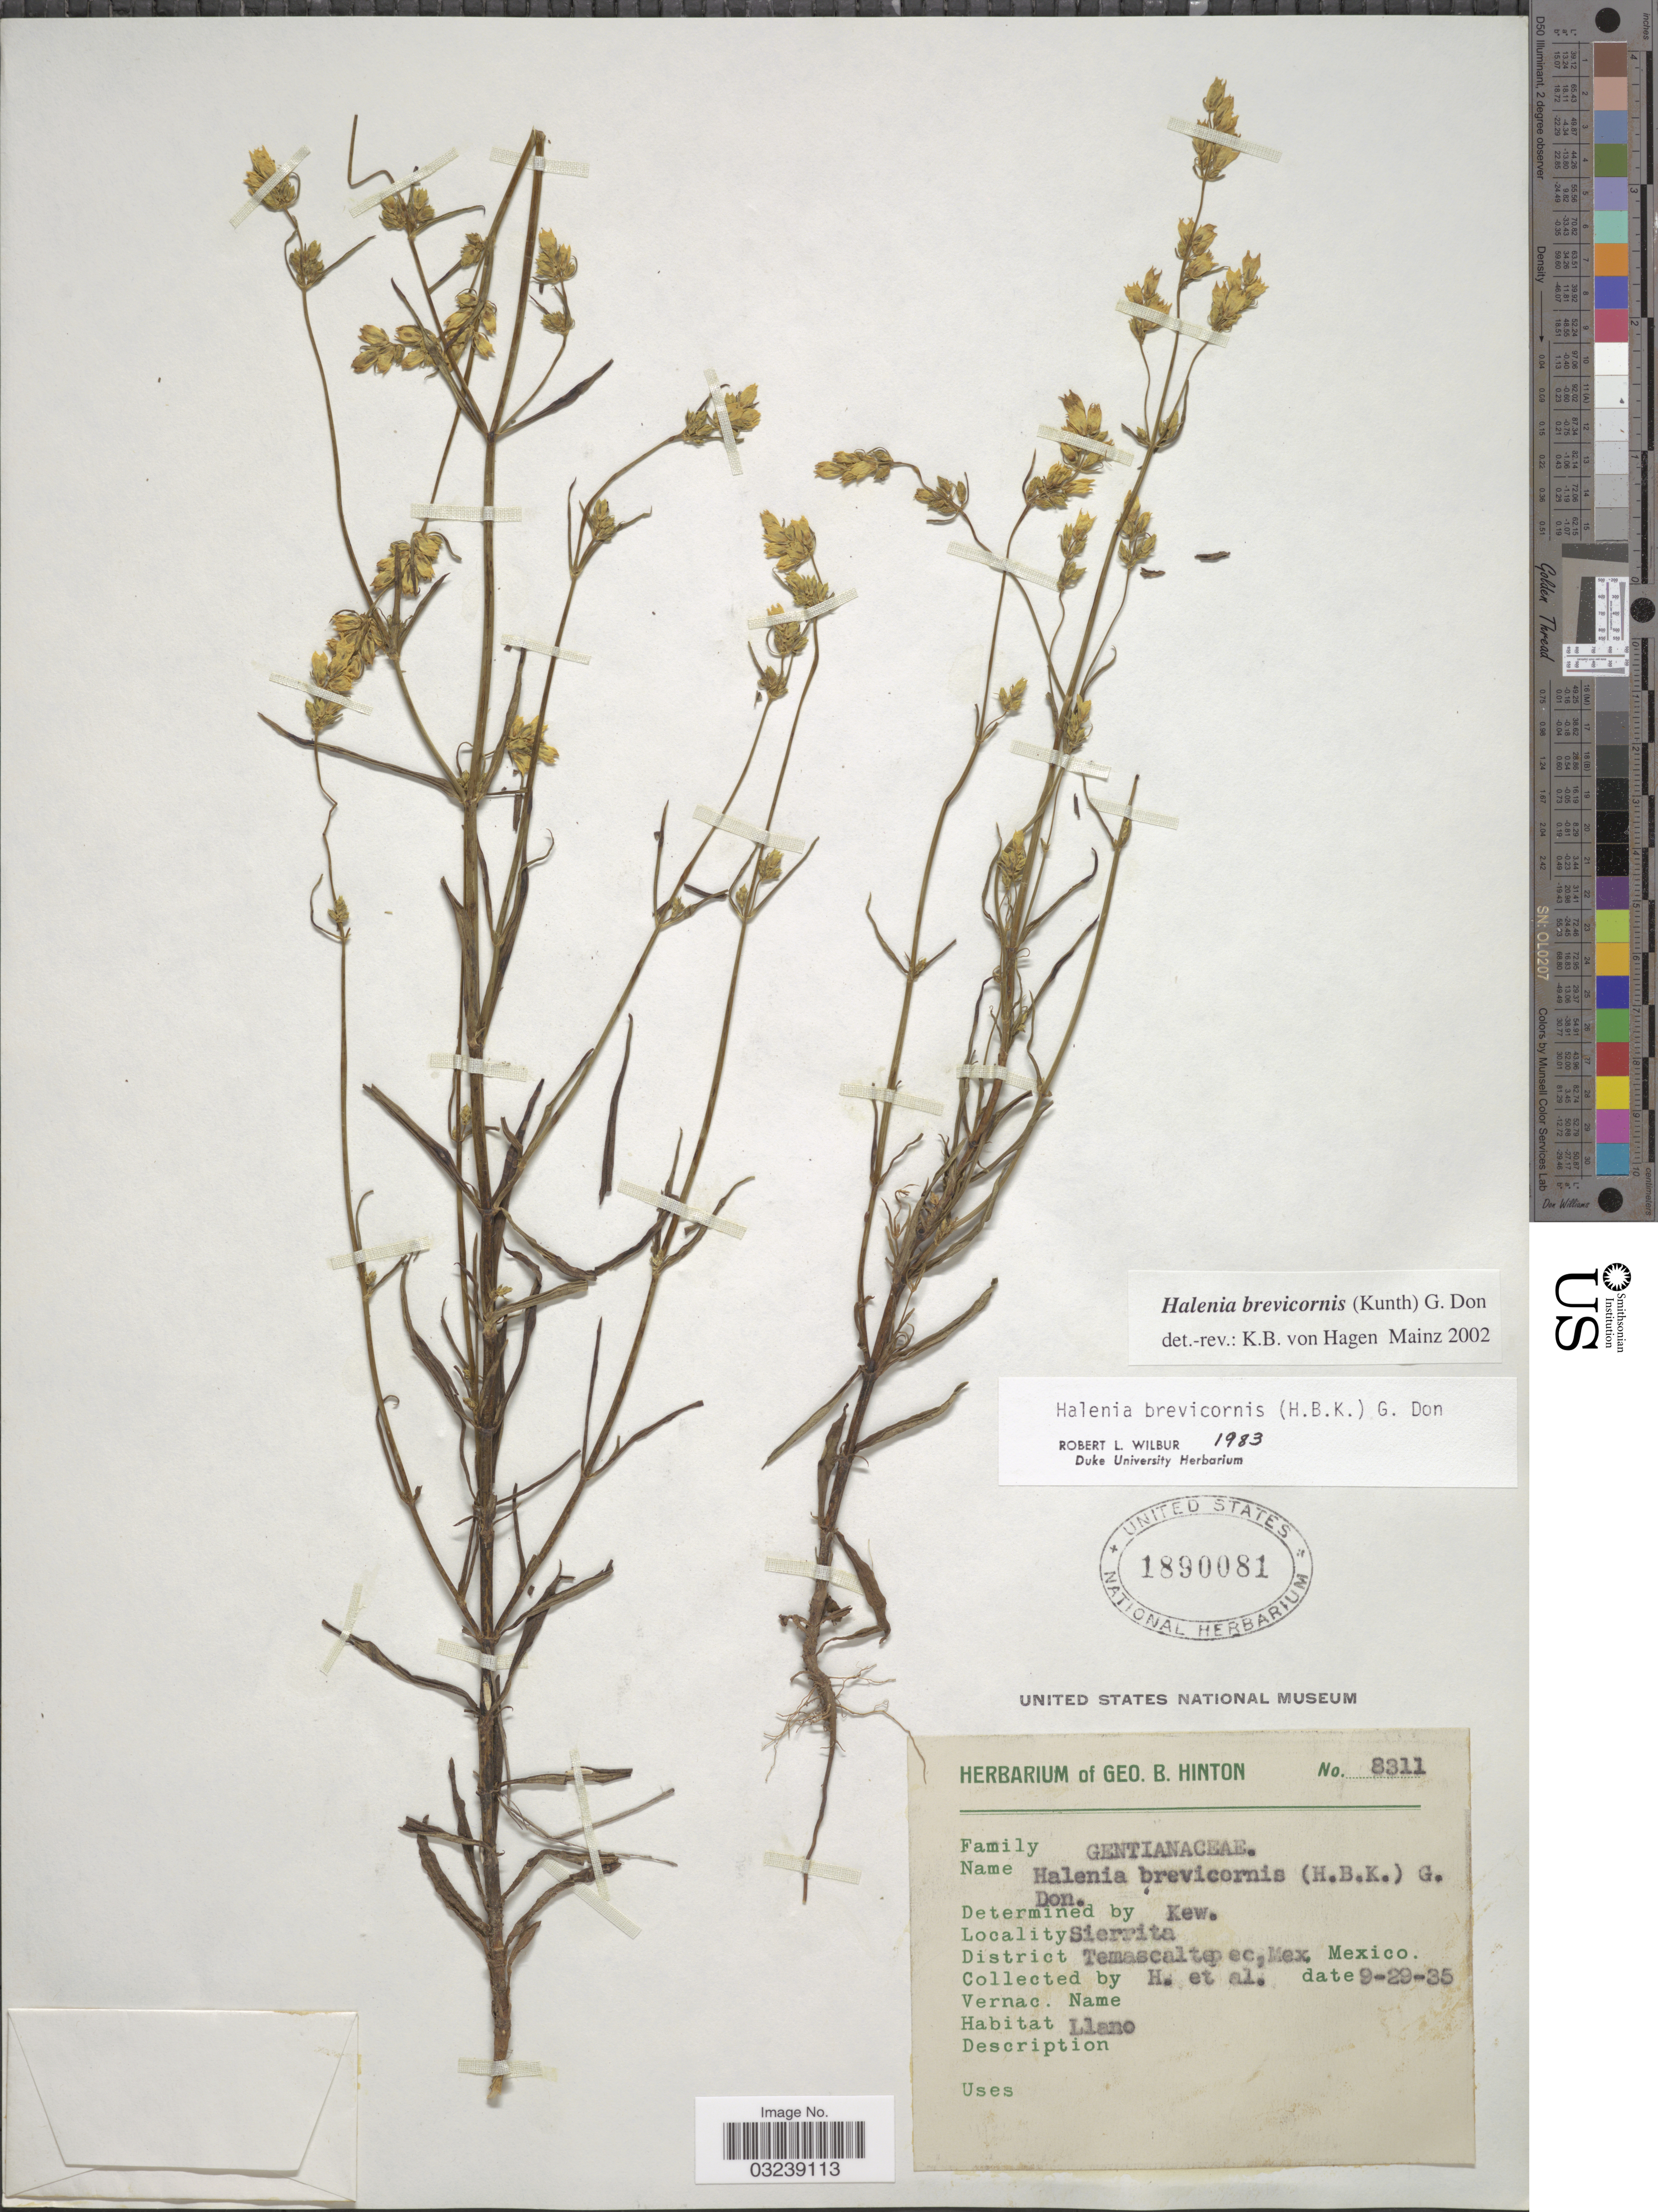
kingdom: Plantae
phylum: Tracheophyta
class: Magnoliopsida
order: Gentianales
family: Gentianaceae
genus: Halenia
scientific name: Halenia brevicornis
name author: (Kunth) G. Don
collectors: G. B. Hinton & et al.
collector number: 8311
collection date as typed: Transcribed d/m/y: 29/9/35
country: Mexico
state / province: México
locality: Sierrita. District Temascaltepec.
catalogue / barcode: US 1890081